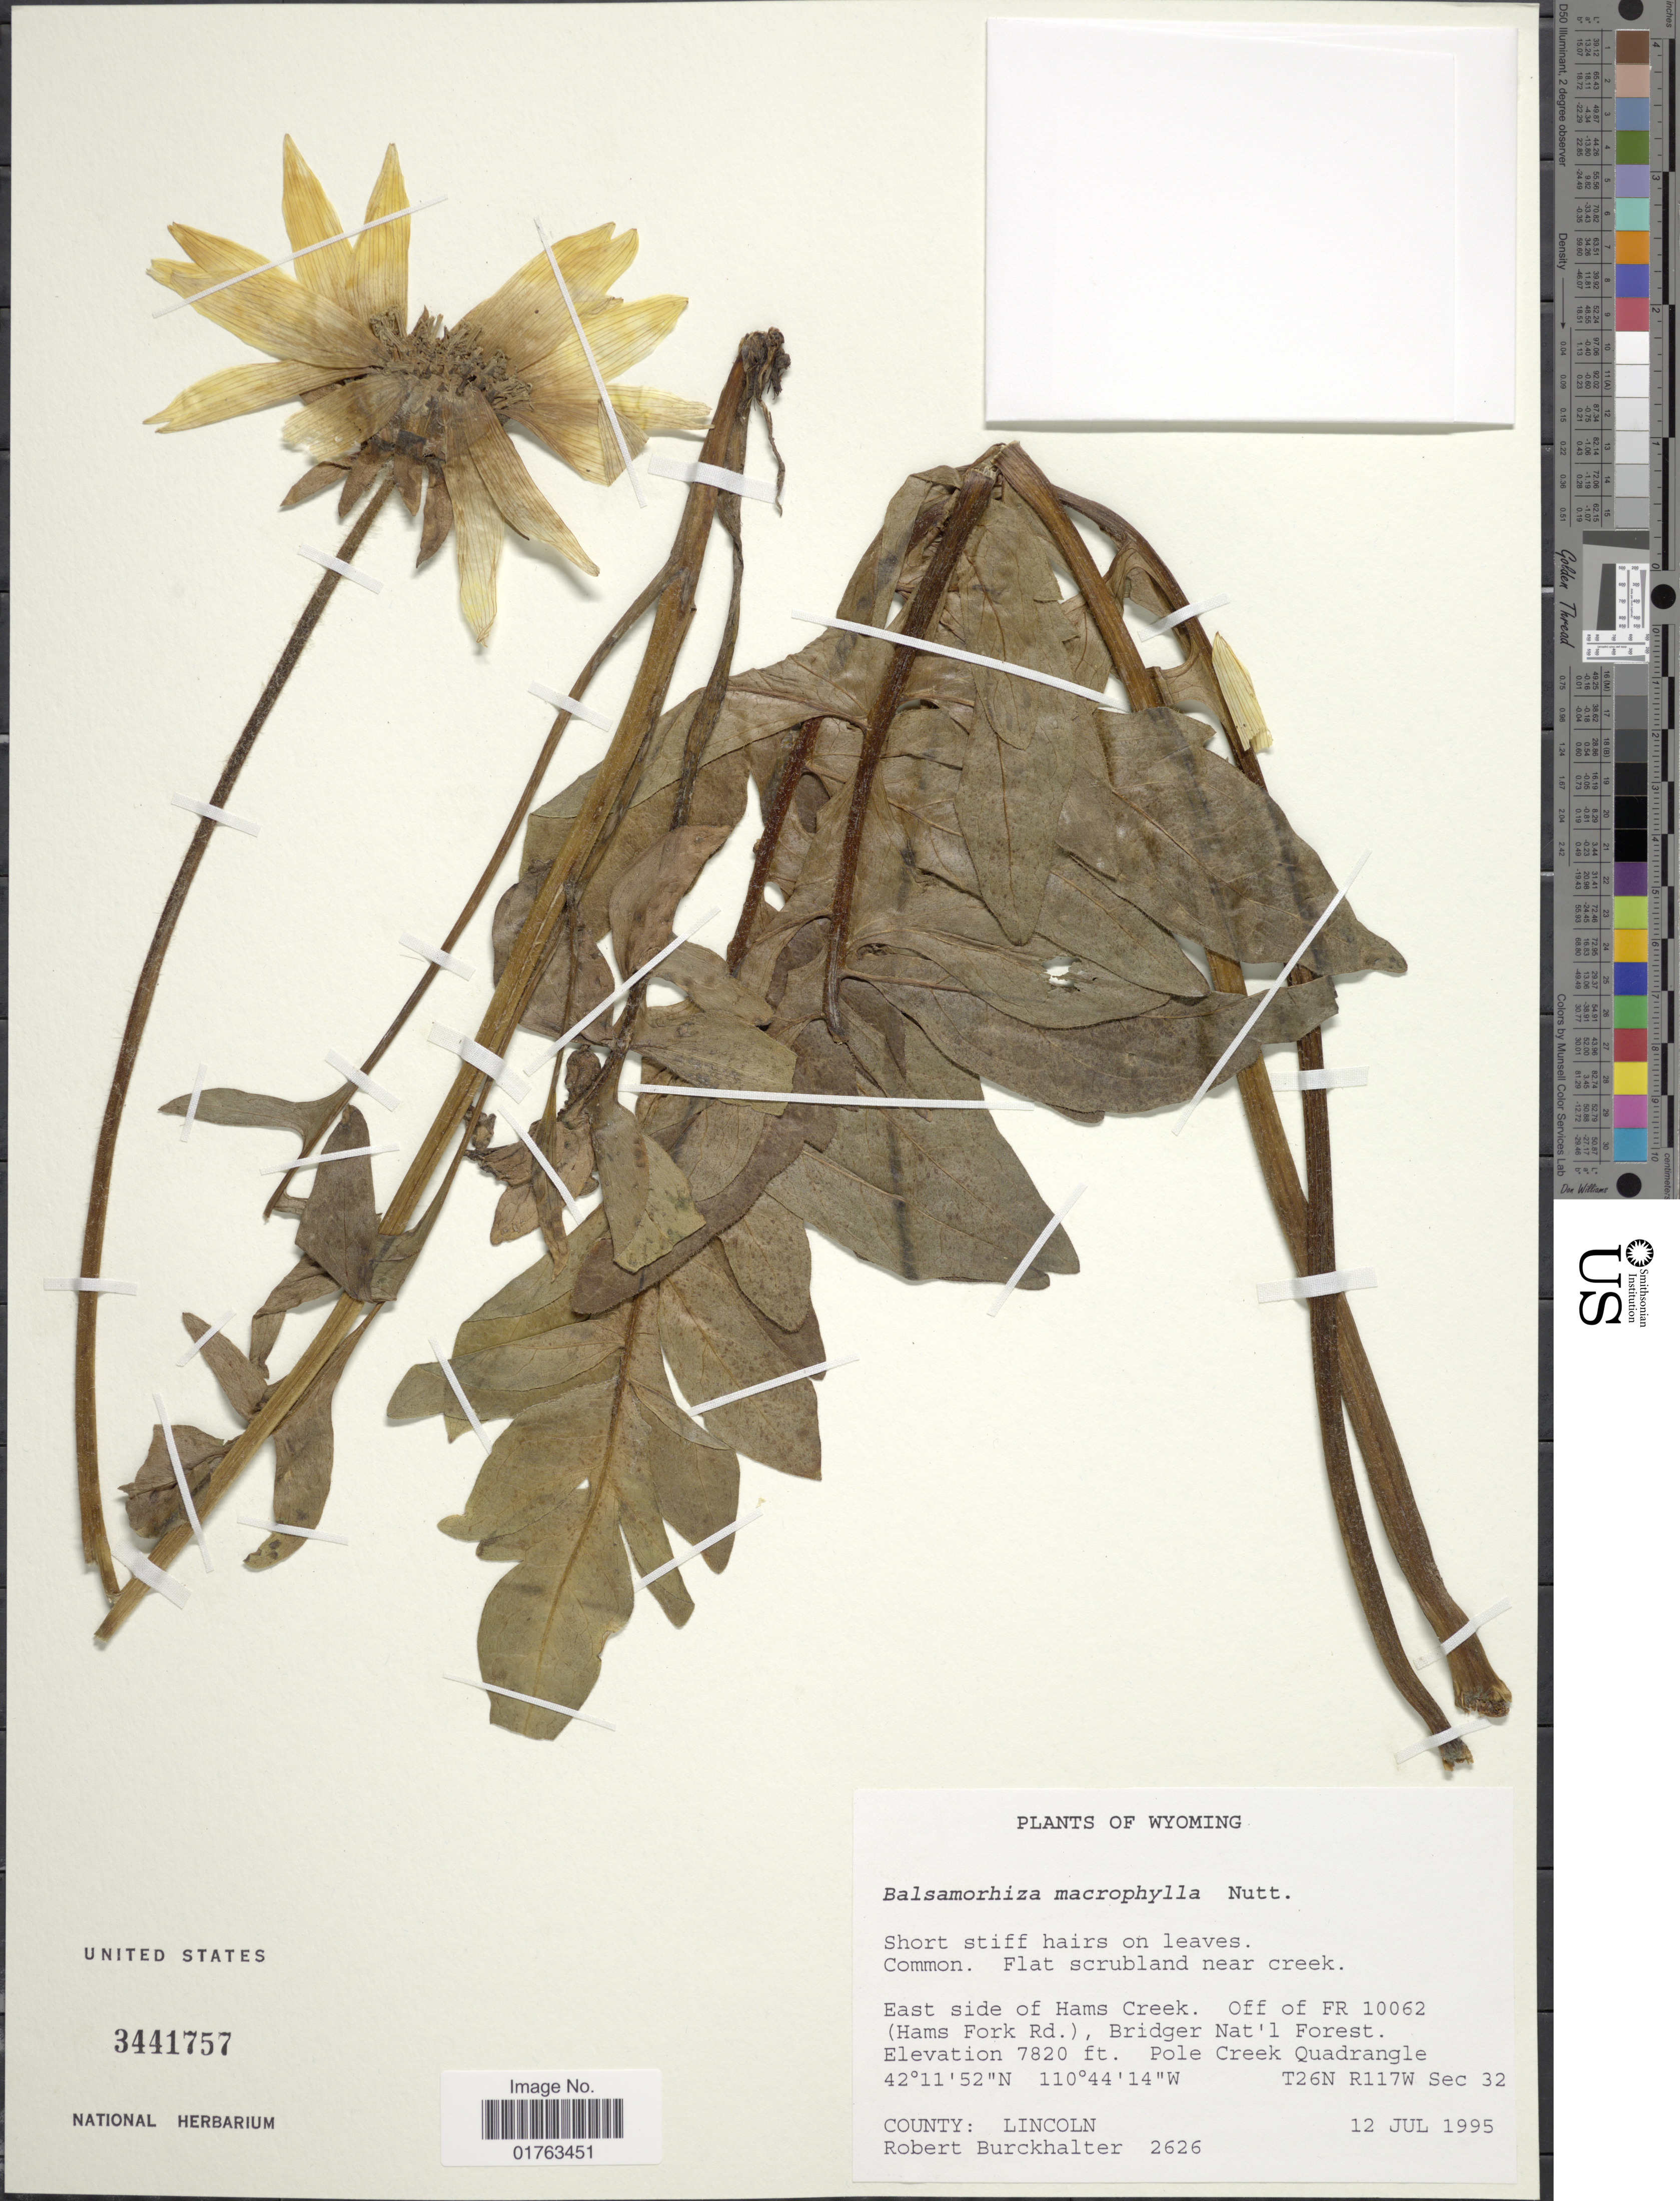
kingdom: Plantae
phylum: Tracheophyta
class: Magnoliopsida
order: Asterales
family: Asteraceae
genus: Balsamorhiza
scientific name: Balsamorhiza macrophylla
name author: Nutt.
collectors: R. Burckhalter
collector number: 2626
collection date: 1995-07-12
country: United States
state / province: Wyoming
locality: East side of Hams Creek. Off of FR 10062 (Hams Fork Rd.), Bridger Nat'l Forest, Pole Creek Quadrangle, T26N R117W Sec 32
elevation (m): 2384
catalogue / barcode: US 3441757